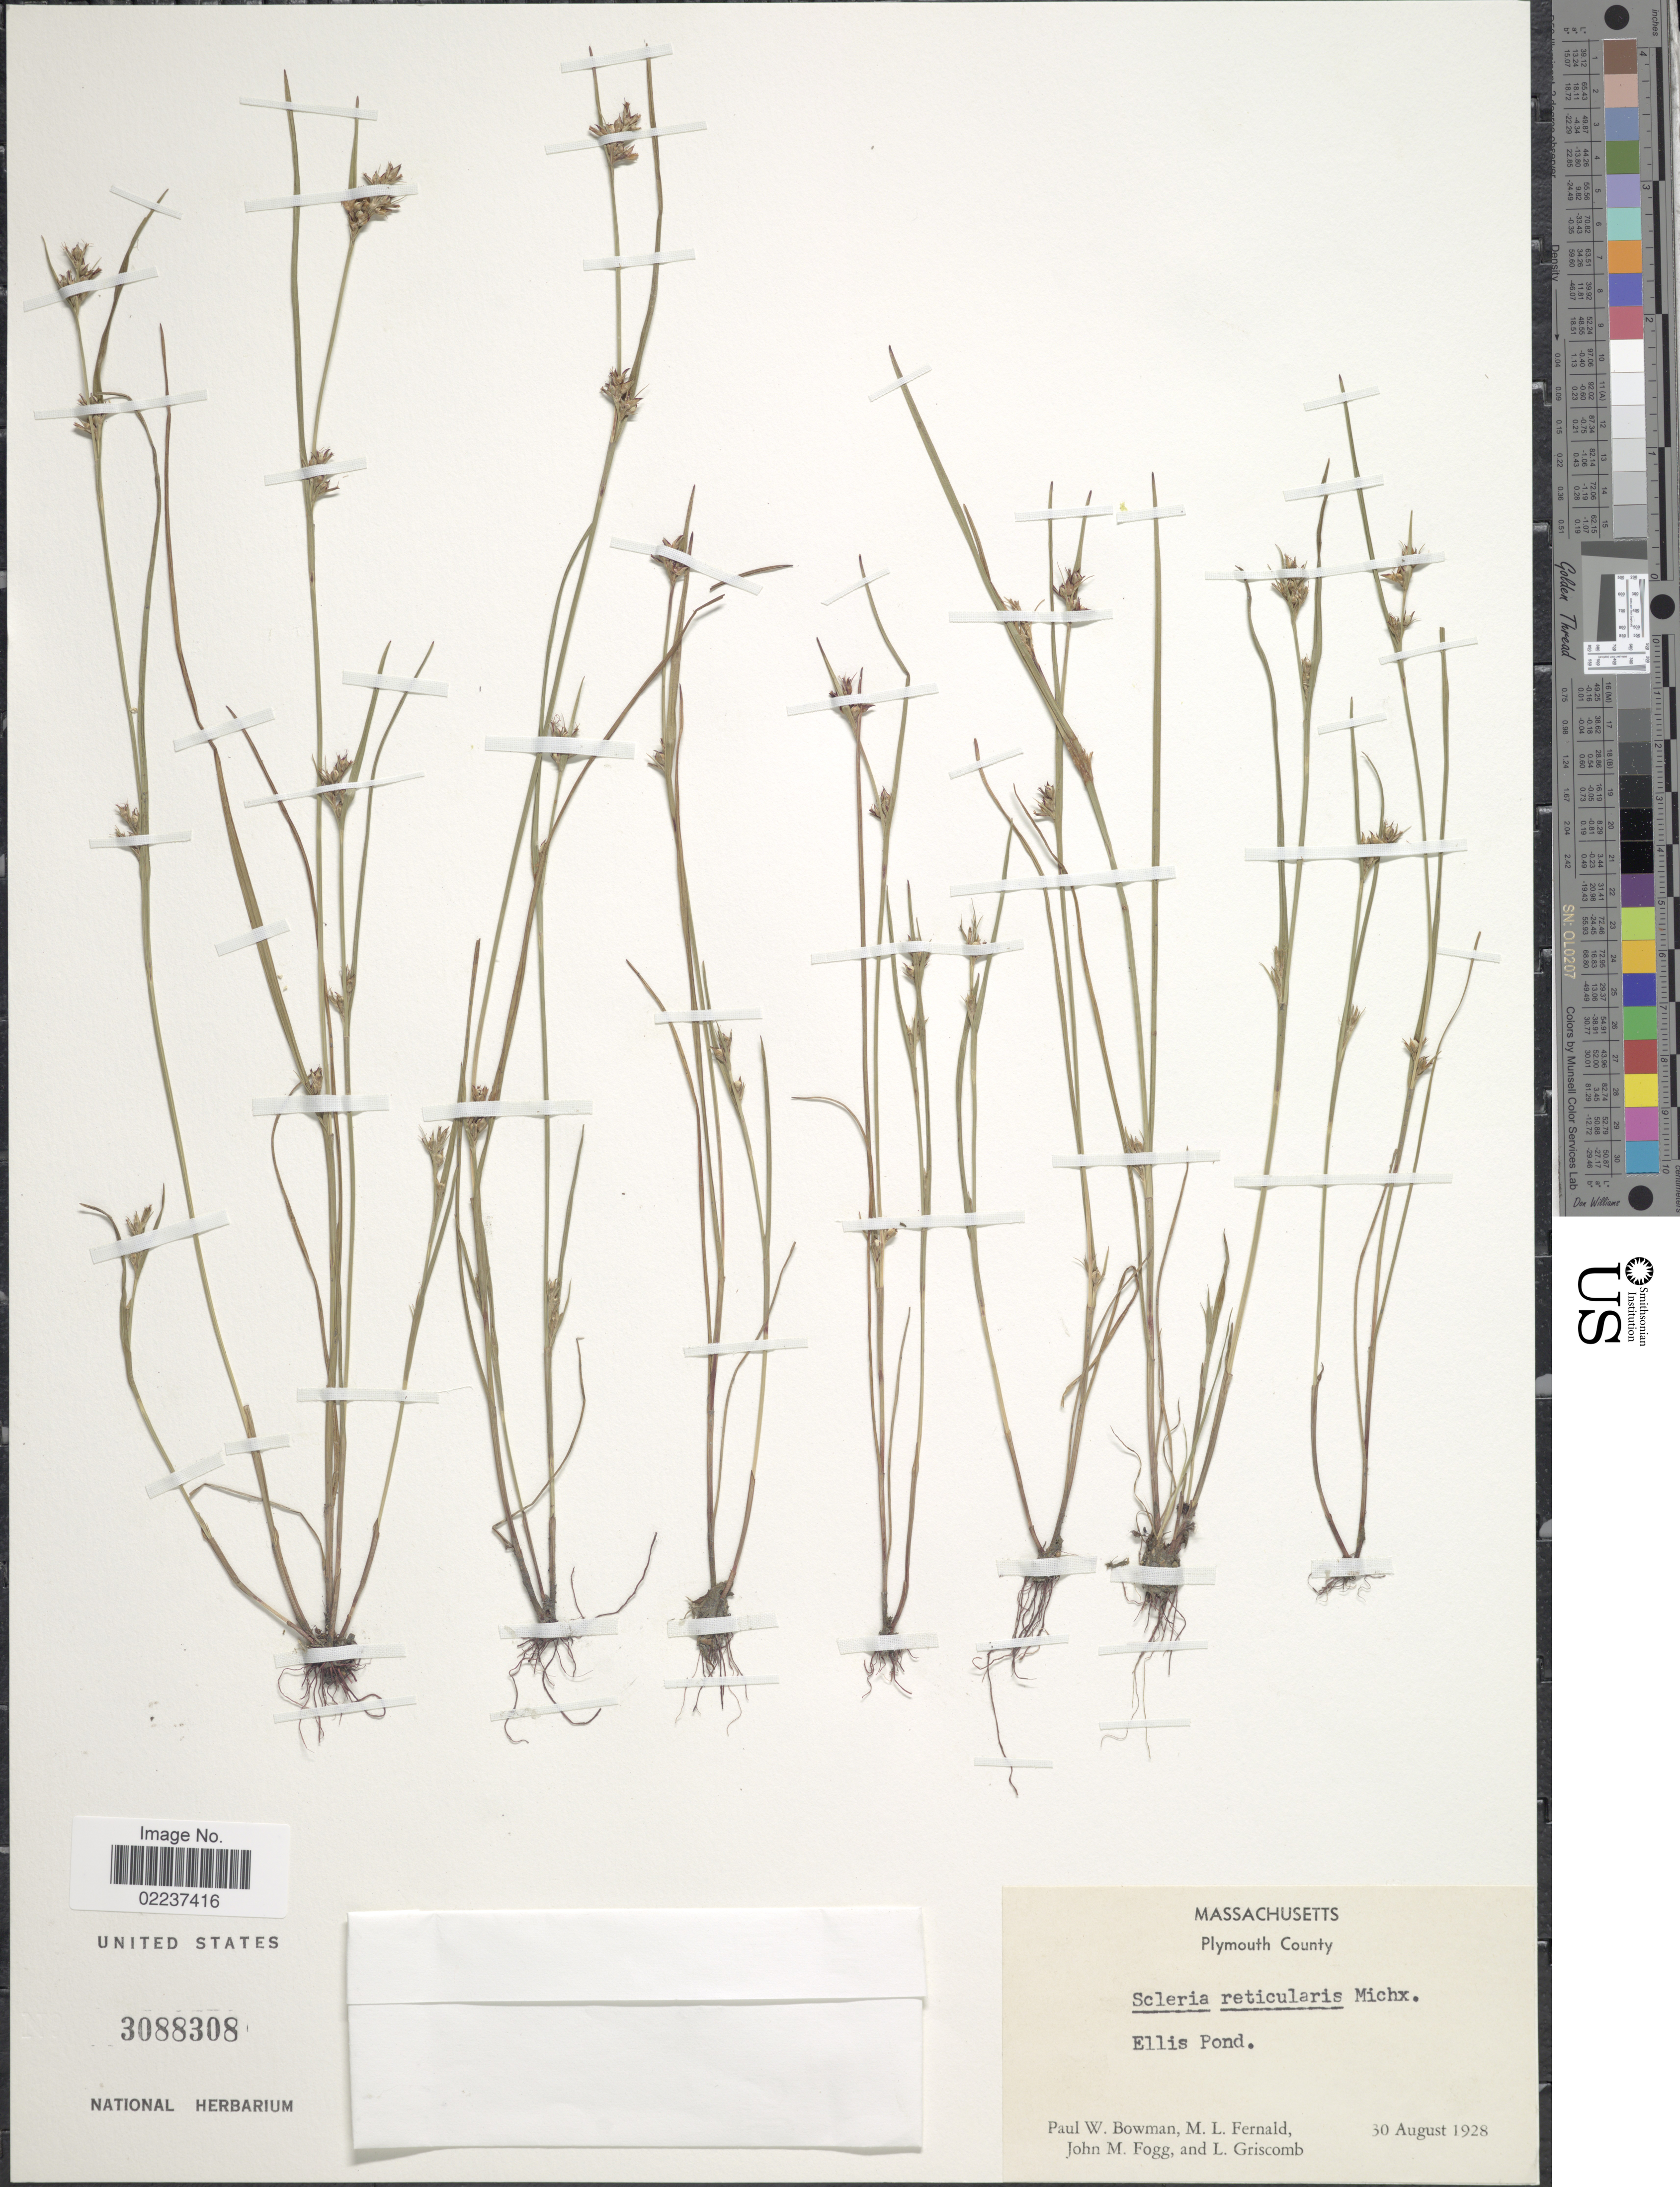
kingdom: Plantae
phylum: Tracheophyta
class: Liliopsida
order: Poales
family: Cyperaceae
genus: Scleria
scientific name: Scleria reticularis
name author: Michx.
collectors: P. Bowman, M. L. Fernald, J. Fogg & L. Griscomb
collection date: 1928-08-30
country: United States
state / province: Massachusetts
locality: Plymouth County, Ellis Pond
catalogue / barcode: US 3088308